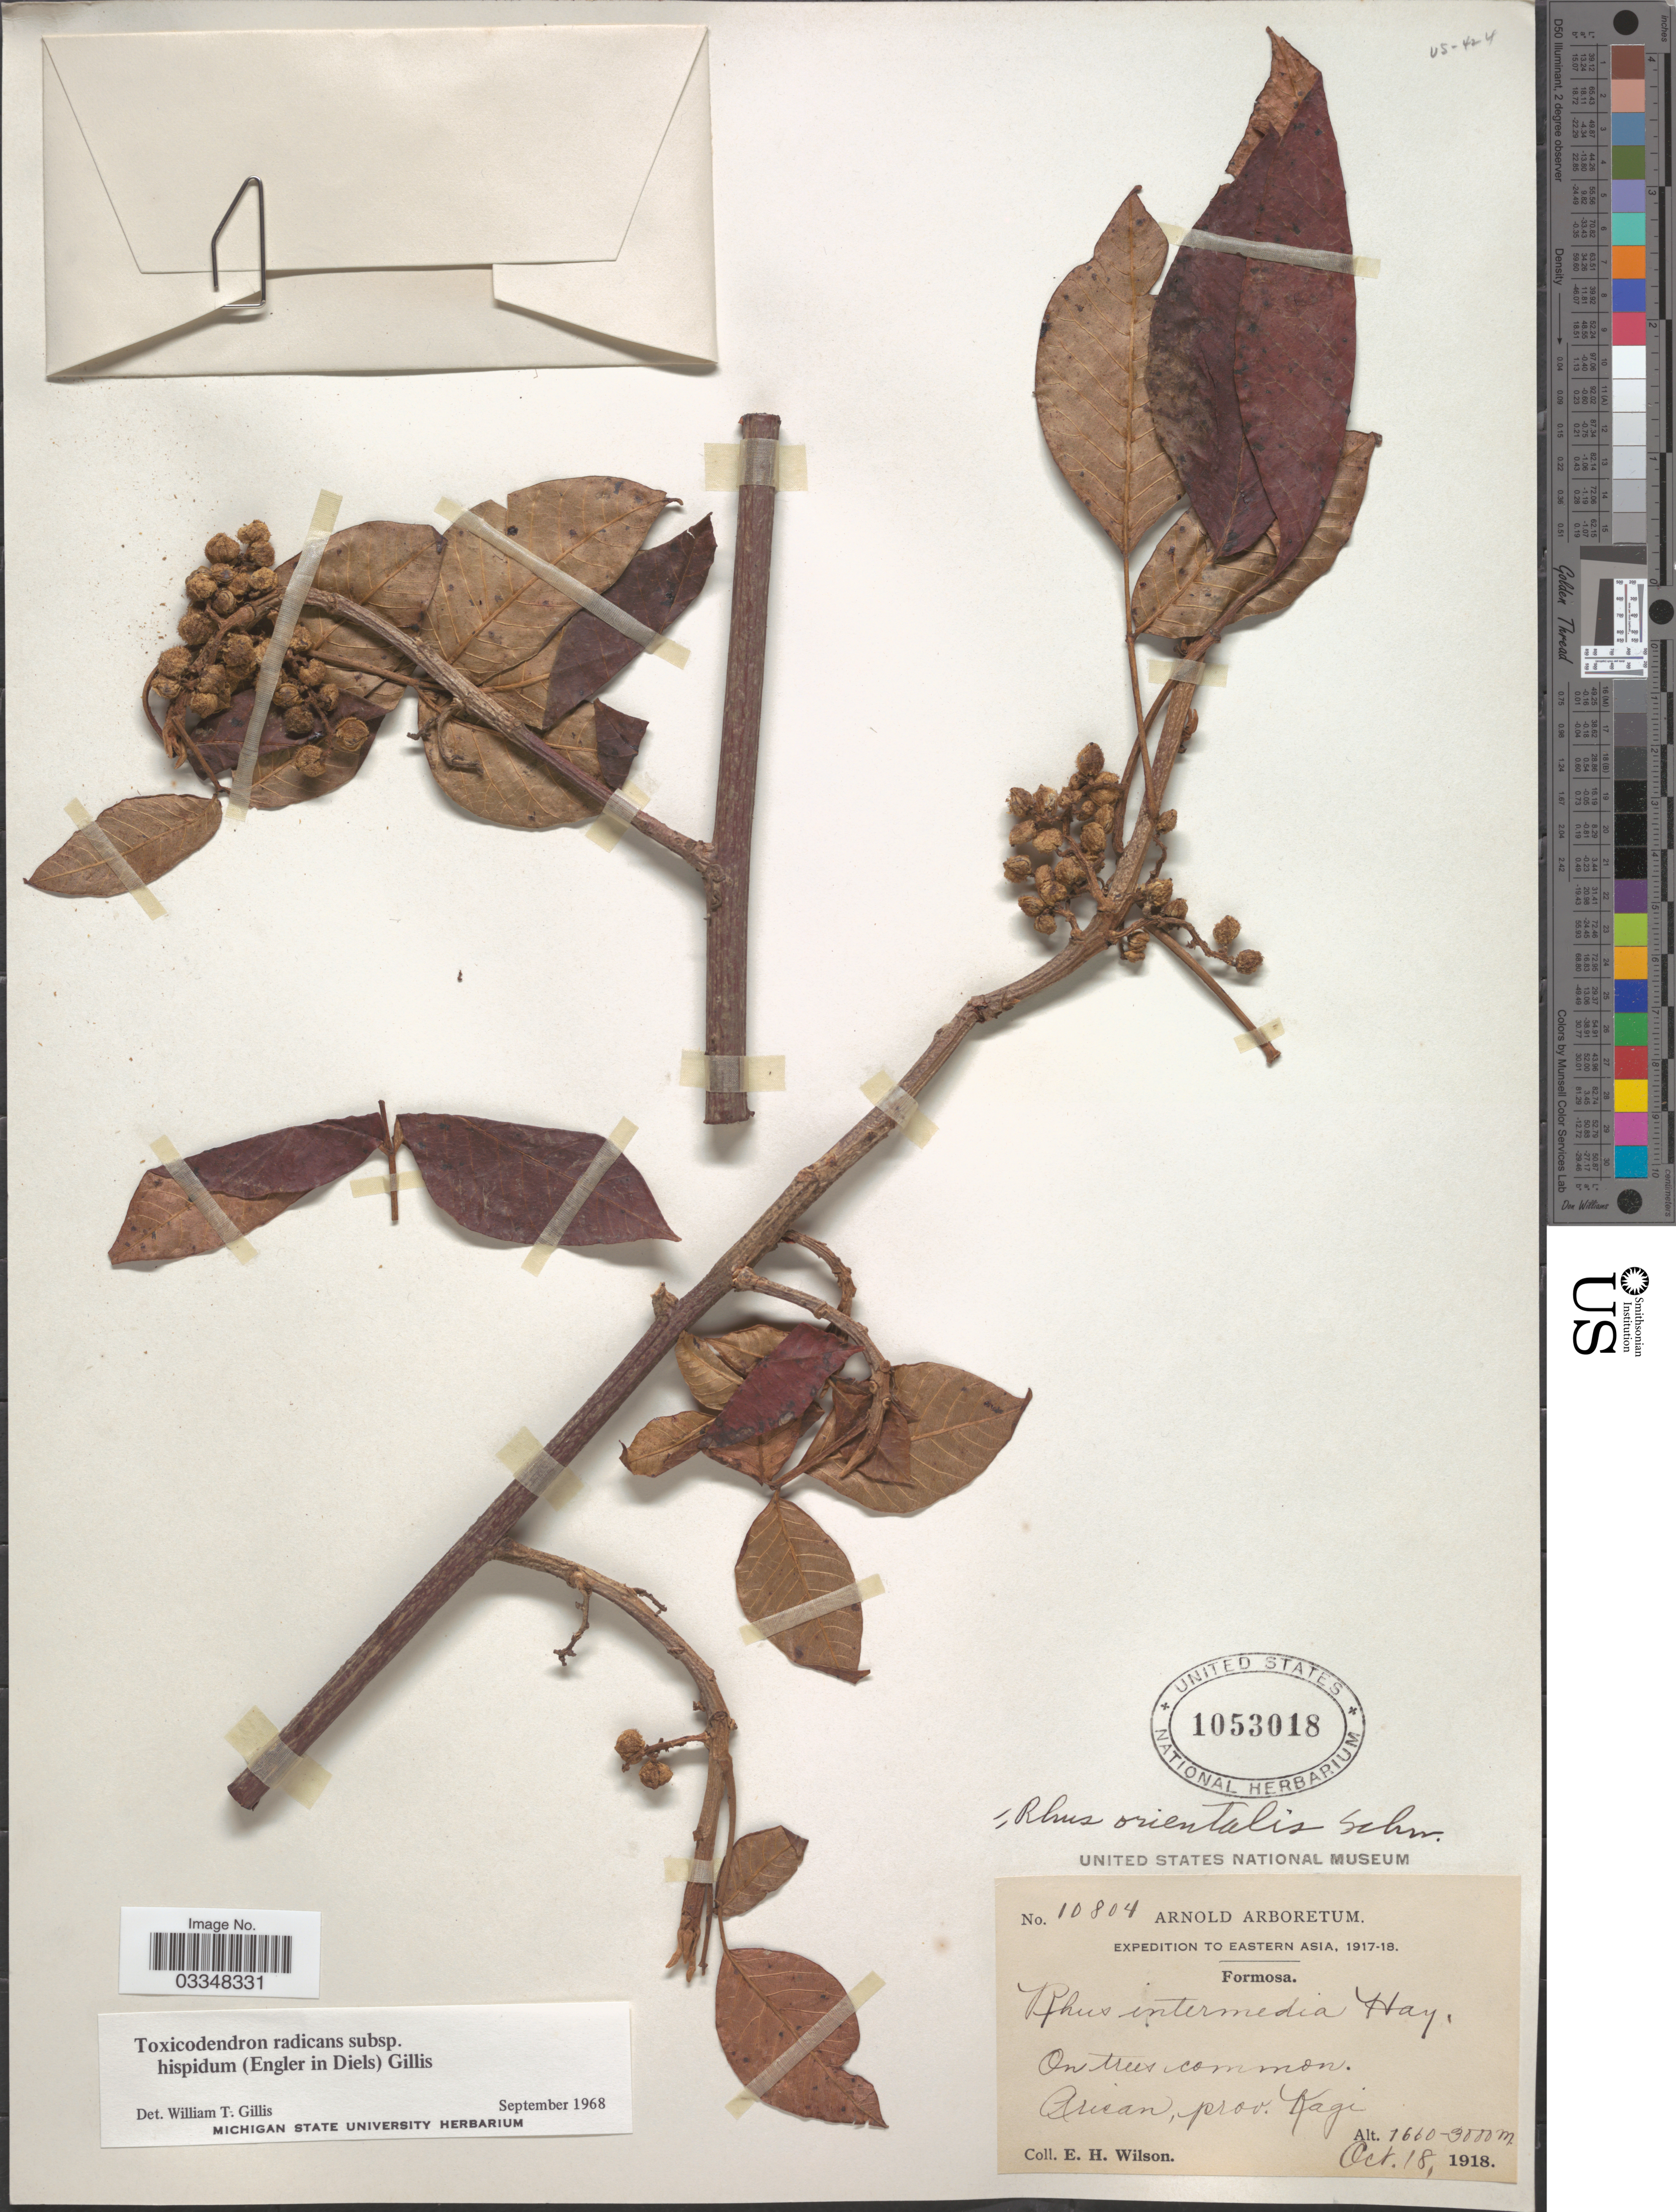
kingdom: Plantae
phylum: Tracheophyta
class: Magnoliopsida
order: Sapindales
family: Anacardiaceae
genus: Toxicodendron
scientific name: Toxicodendron orientale subsp. hispidum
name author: (Engl.) Yonek.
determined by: Mitchell, John D.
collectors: E. Wilson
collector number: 10804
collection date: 1918-10-18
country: Taiwan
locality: Eastern Asia. Formosa. Arisan, prov. Kagi.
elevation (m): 1660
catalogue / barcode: US 1053018